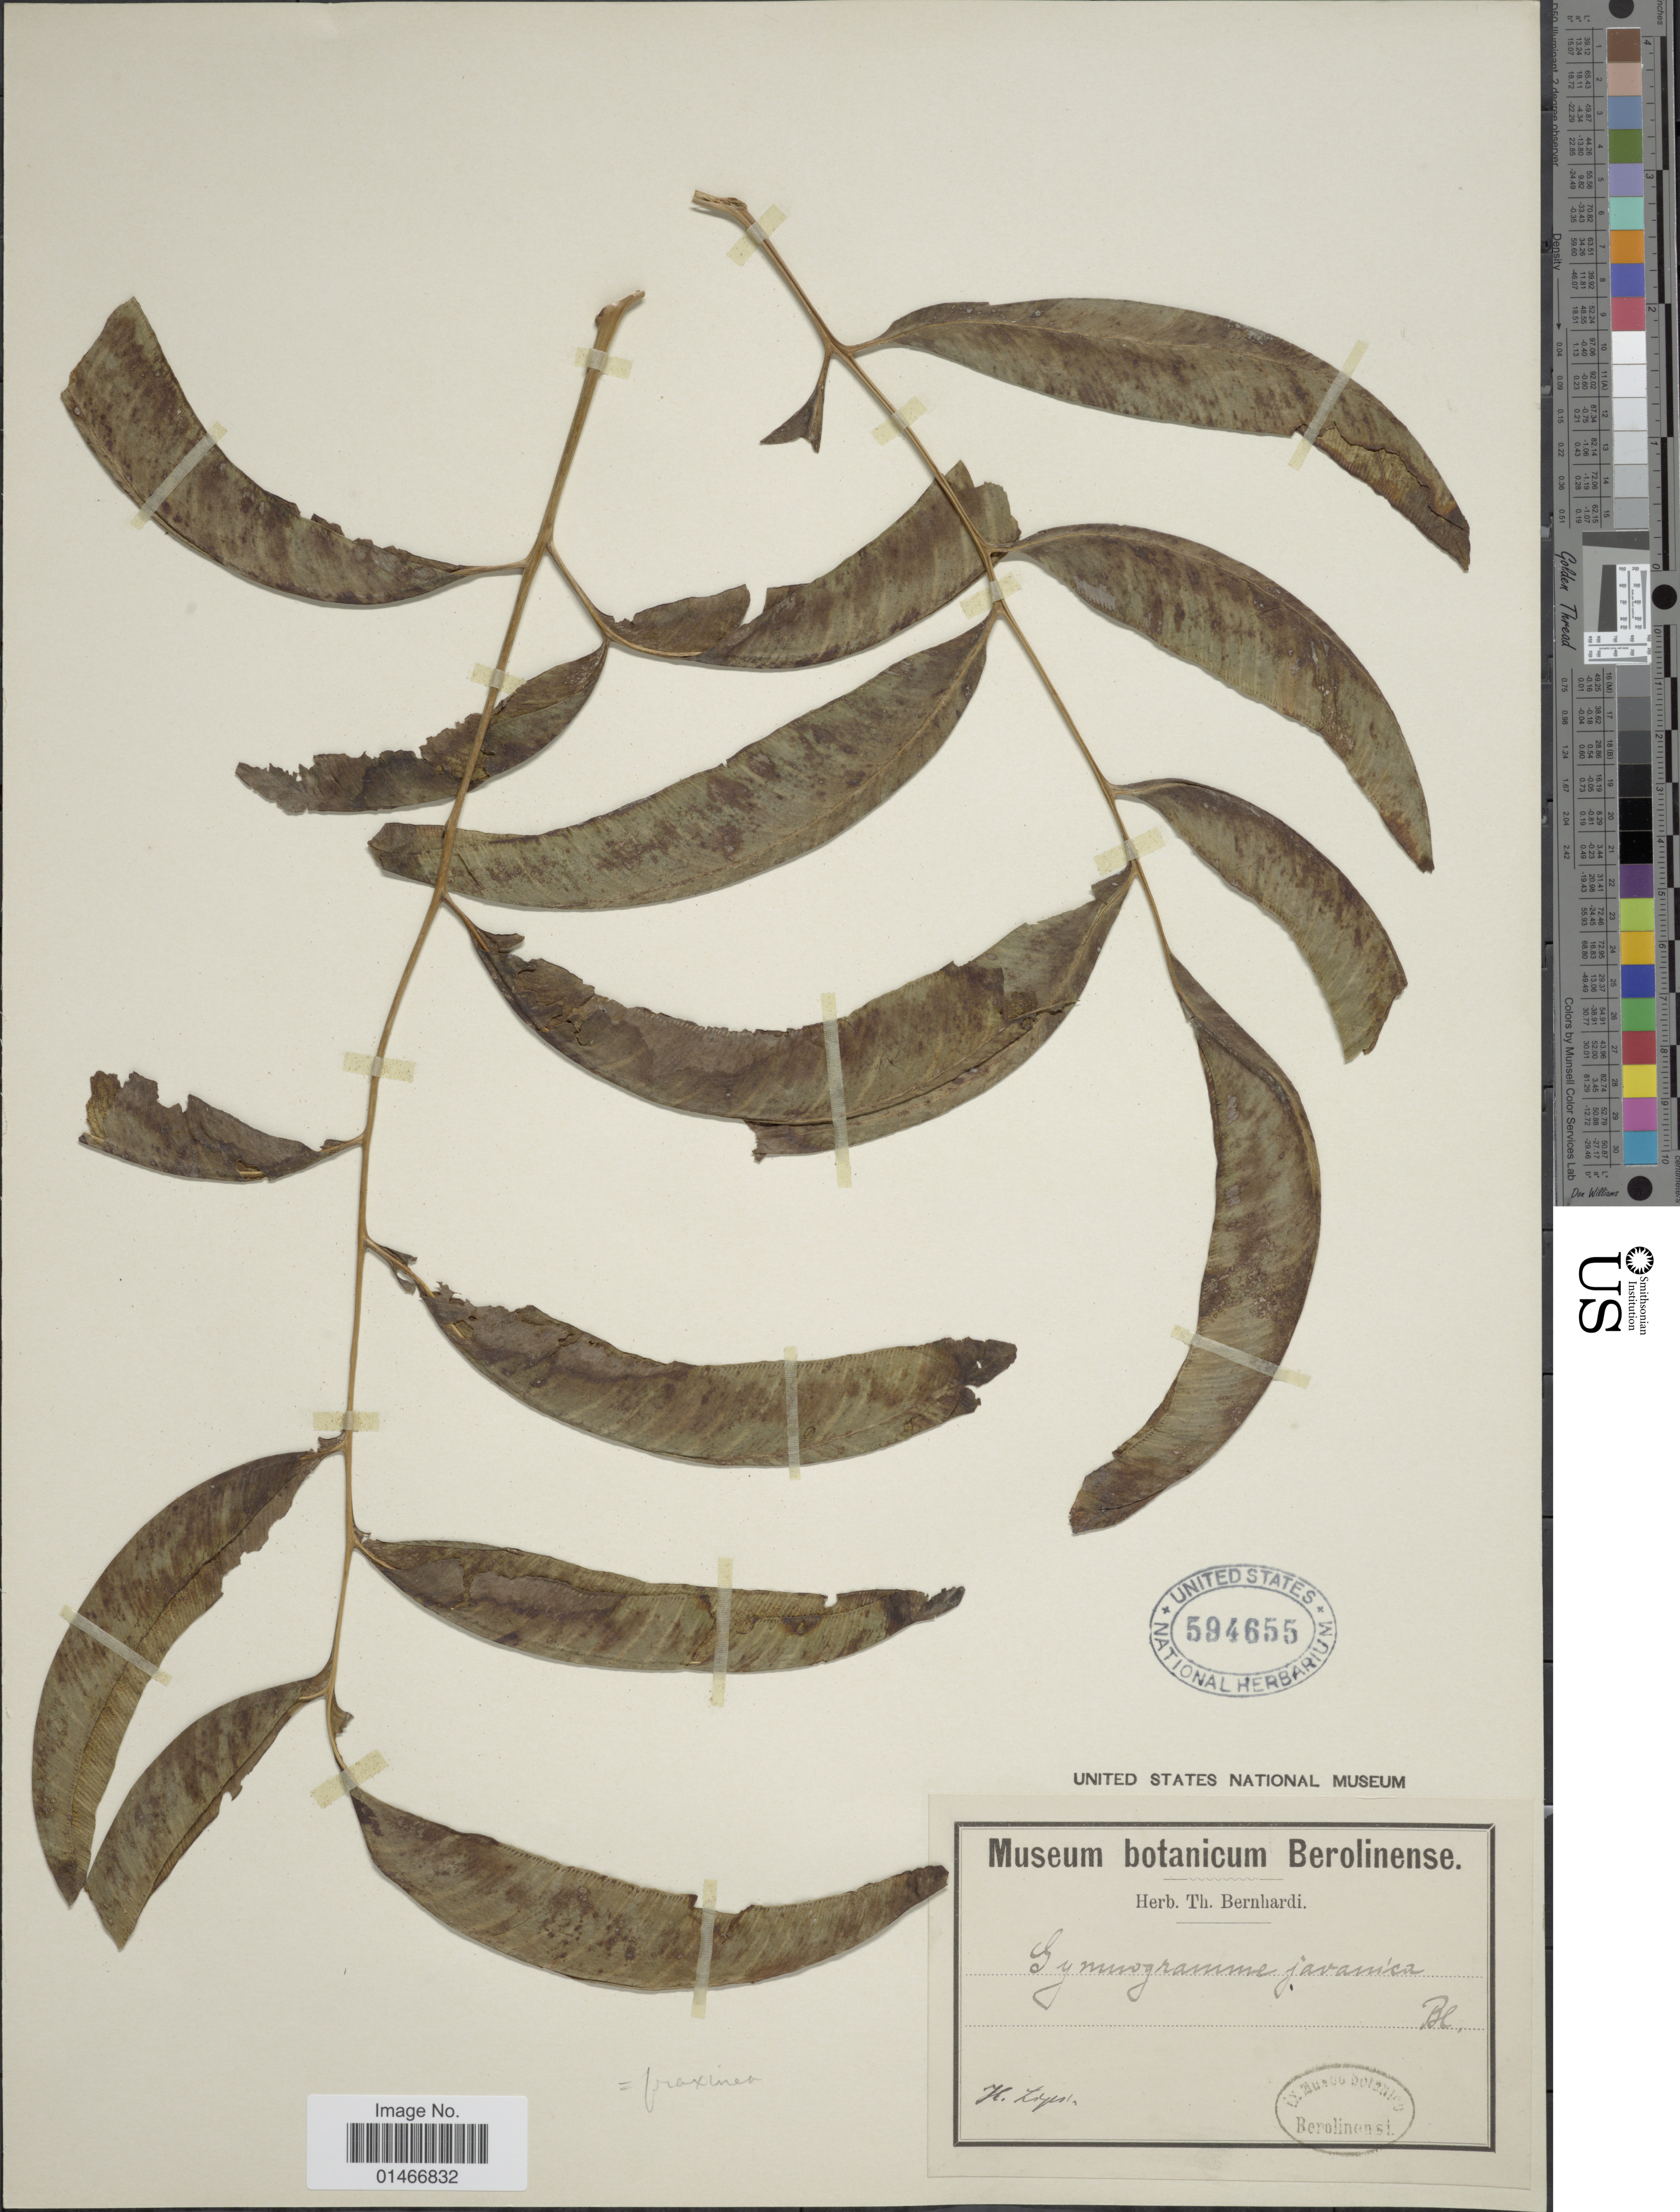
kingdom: Plantae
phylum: Tracheophyta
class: Polypodiopsida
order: Polypodiales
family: Pteridaceae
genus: Coniogramme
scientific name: Coniogramme fraxinea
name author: (D. Don) Diels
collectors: ex herb. Bernhardi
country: Germany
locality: H. Lipest [interpreted]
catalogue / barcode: US 594655